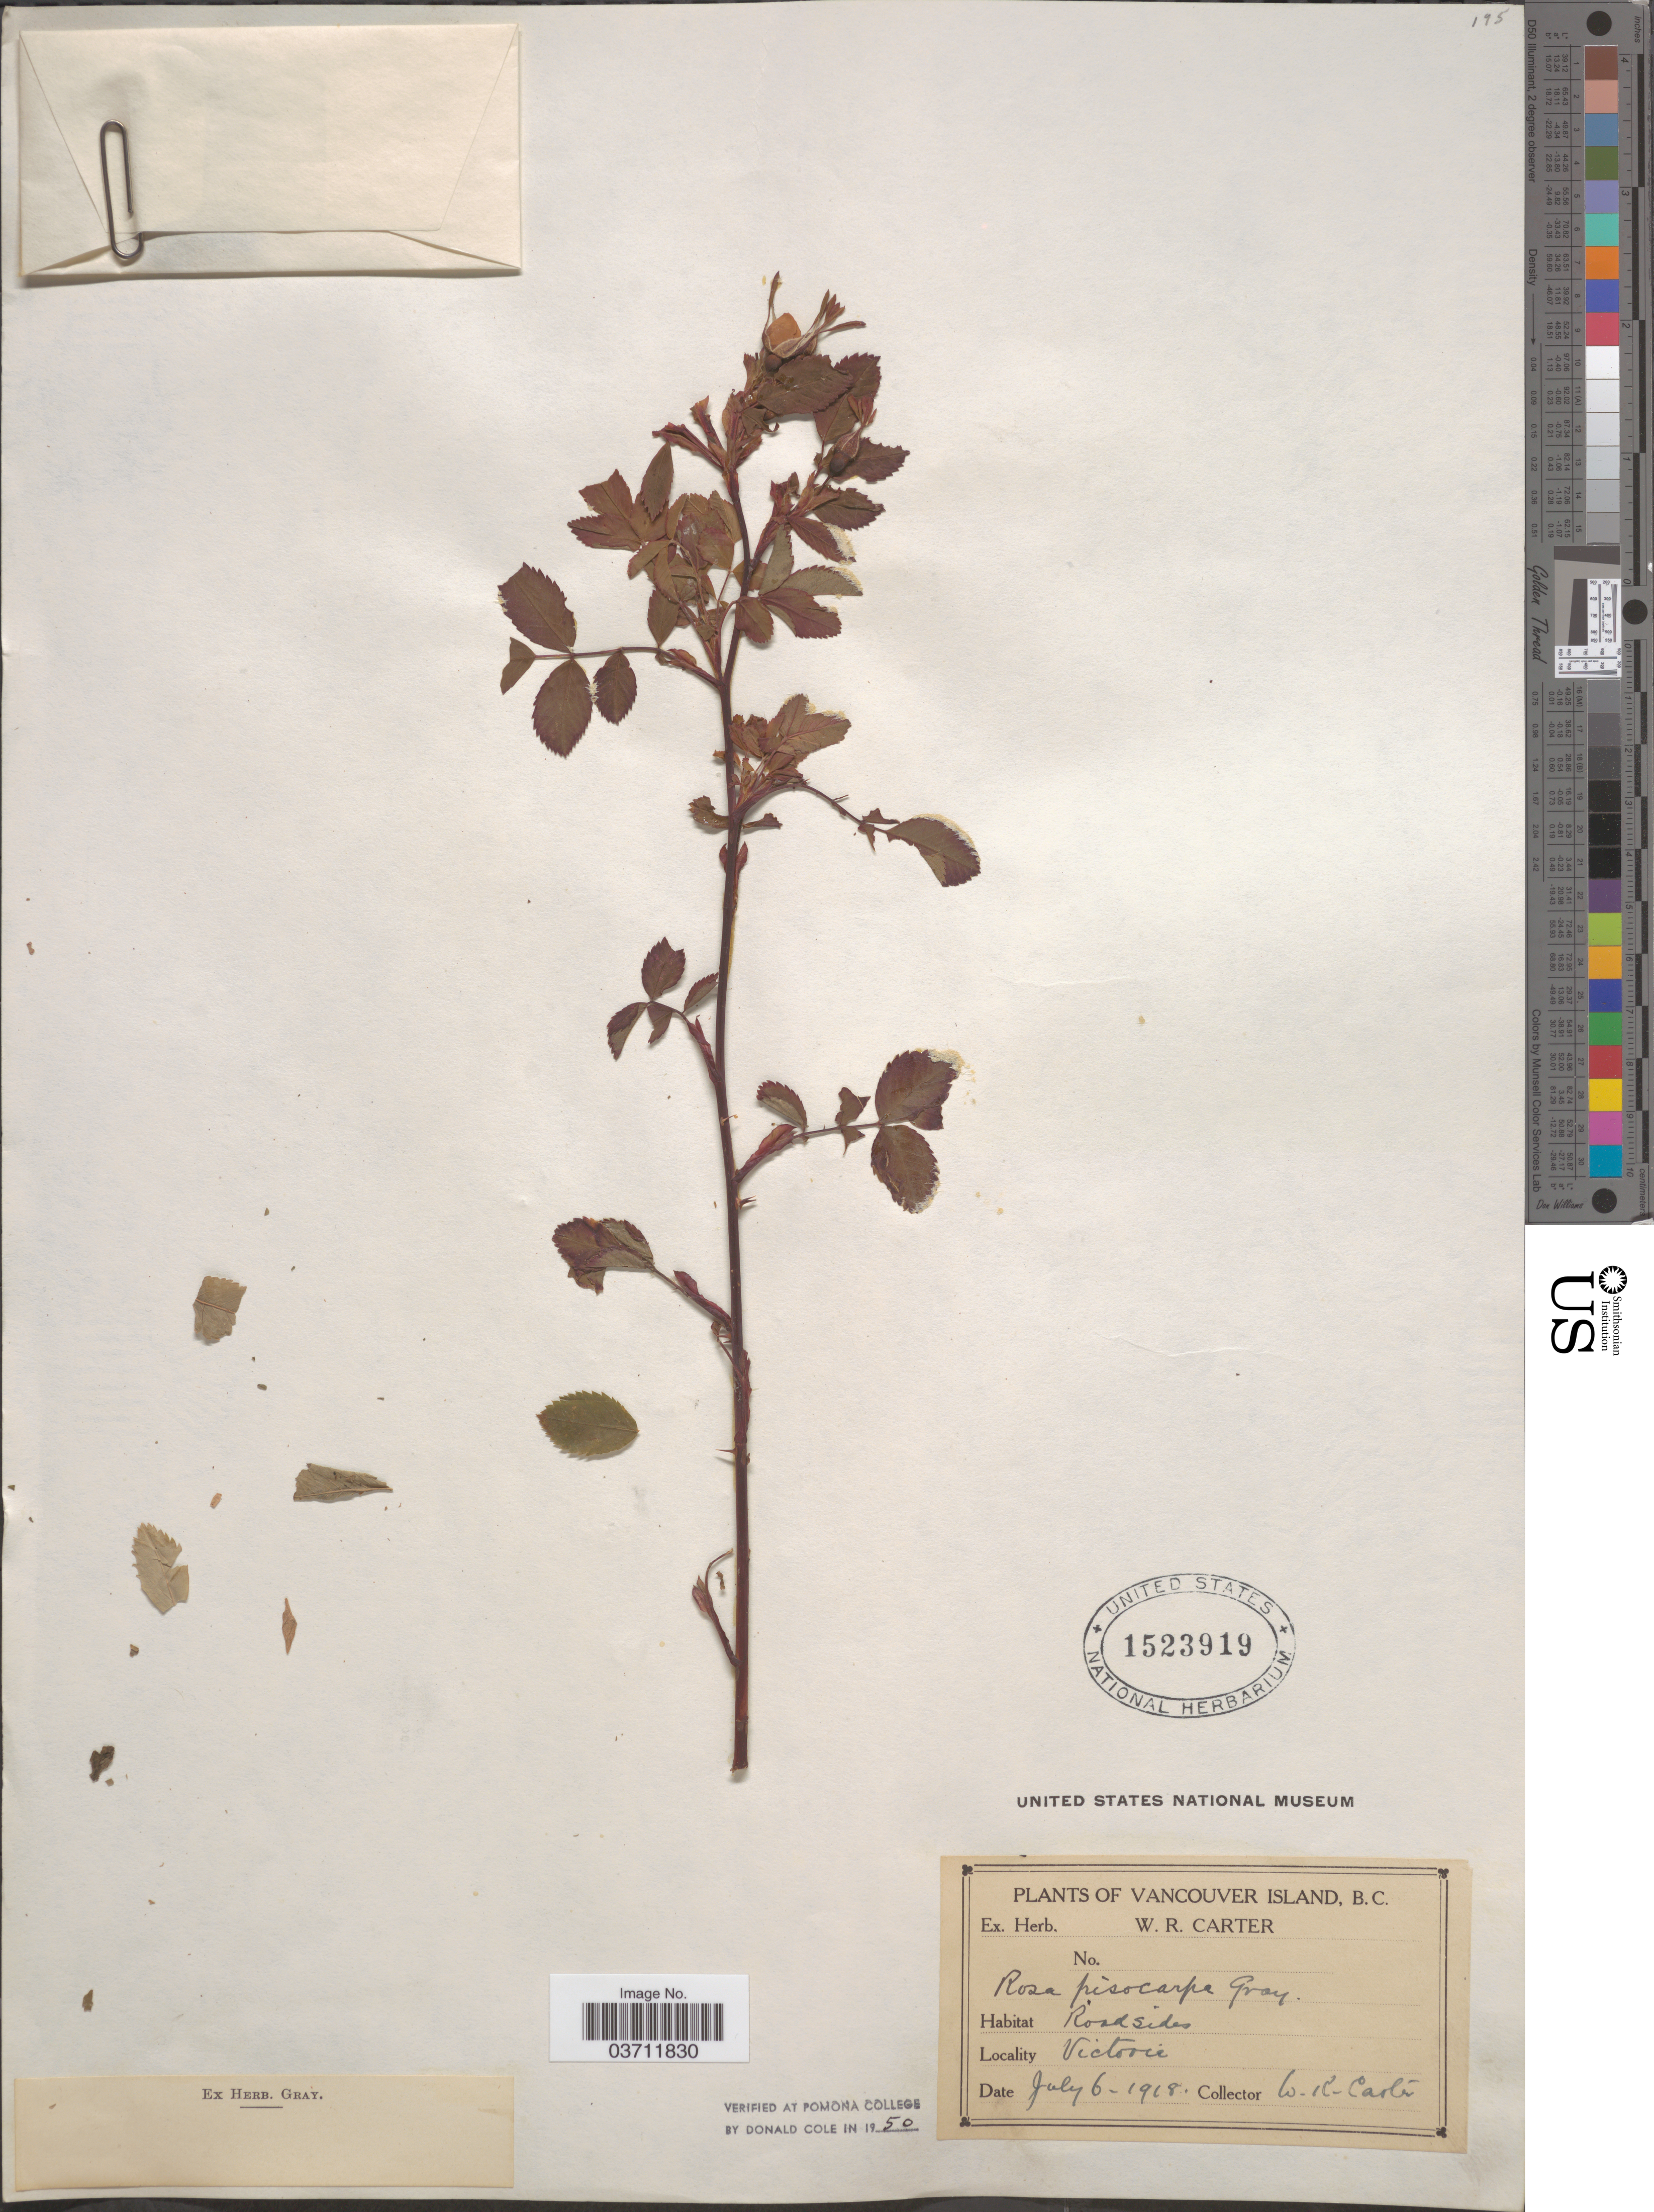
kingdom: Plantae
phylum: Tracheophyta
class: Magnoliopsida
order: Rosales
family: Rosaceae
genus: Rosa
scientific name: Rosa pisocarpa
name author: A. Gray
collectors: W. R. Carter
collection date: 1918-07-06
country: Canada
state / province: British Columbia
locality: Vancouver Island. Victoria.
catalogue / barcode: US 1523919